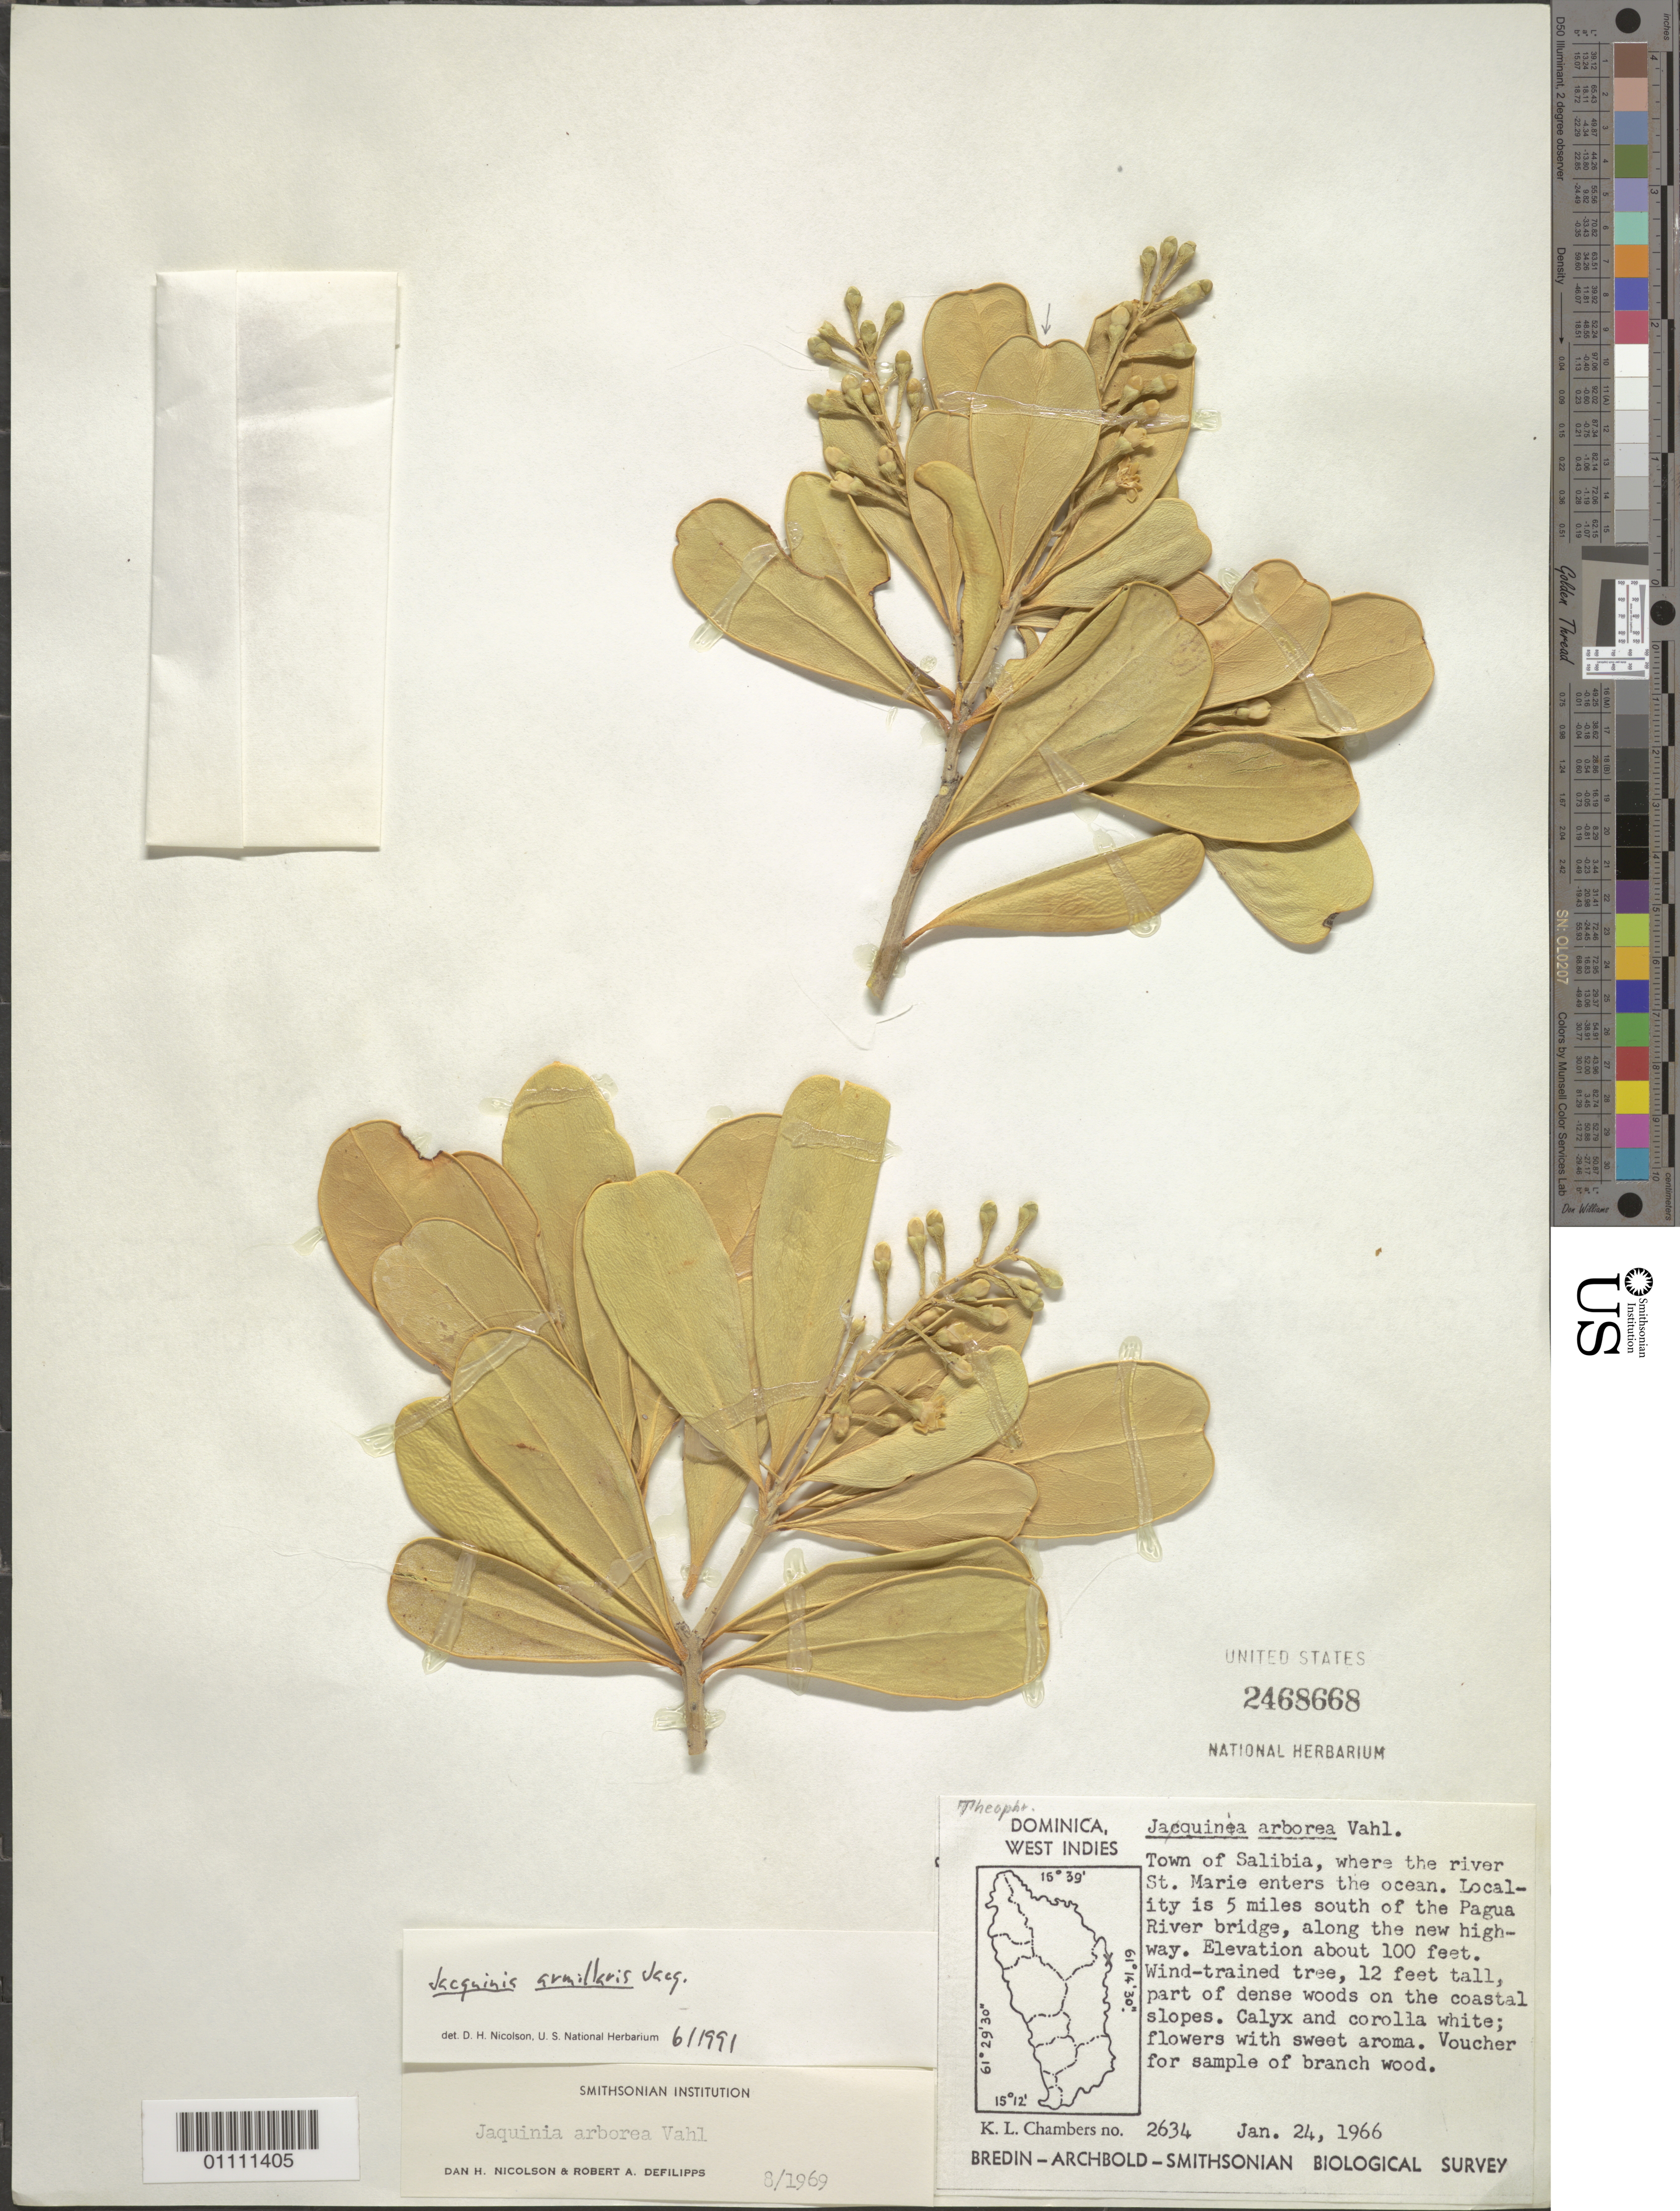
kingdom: Plantae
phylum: Tracheophyta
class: Magnoliopsida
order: Ericales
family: Primulaceae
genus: Jacquinia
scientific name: Jacquinia armillaris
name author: Jacq.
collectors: K. L. Chambers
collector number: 2634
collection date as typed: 24 Jan 1966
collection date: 1966-01-24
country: Dominica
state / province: St. David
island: Dominica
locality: Town of Salibia, where the river St. Marie enters the ocean. Locality is 5 miles S of the Pagua River bridge, along the new highway.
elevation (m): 30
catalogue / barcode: US 2468668